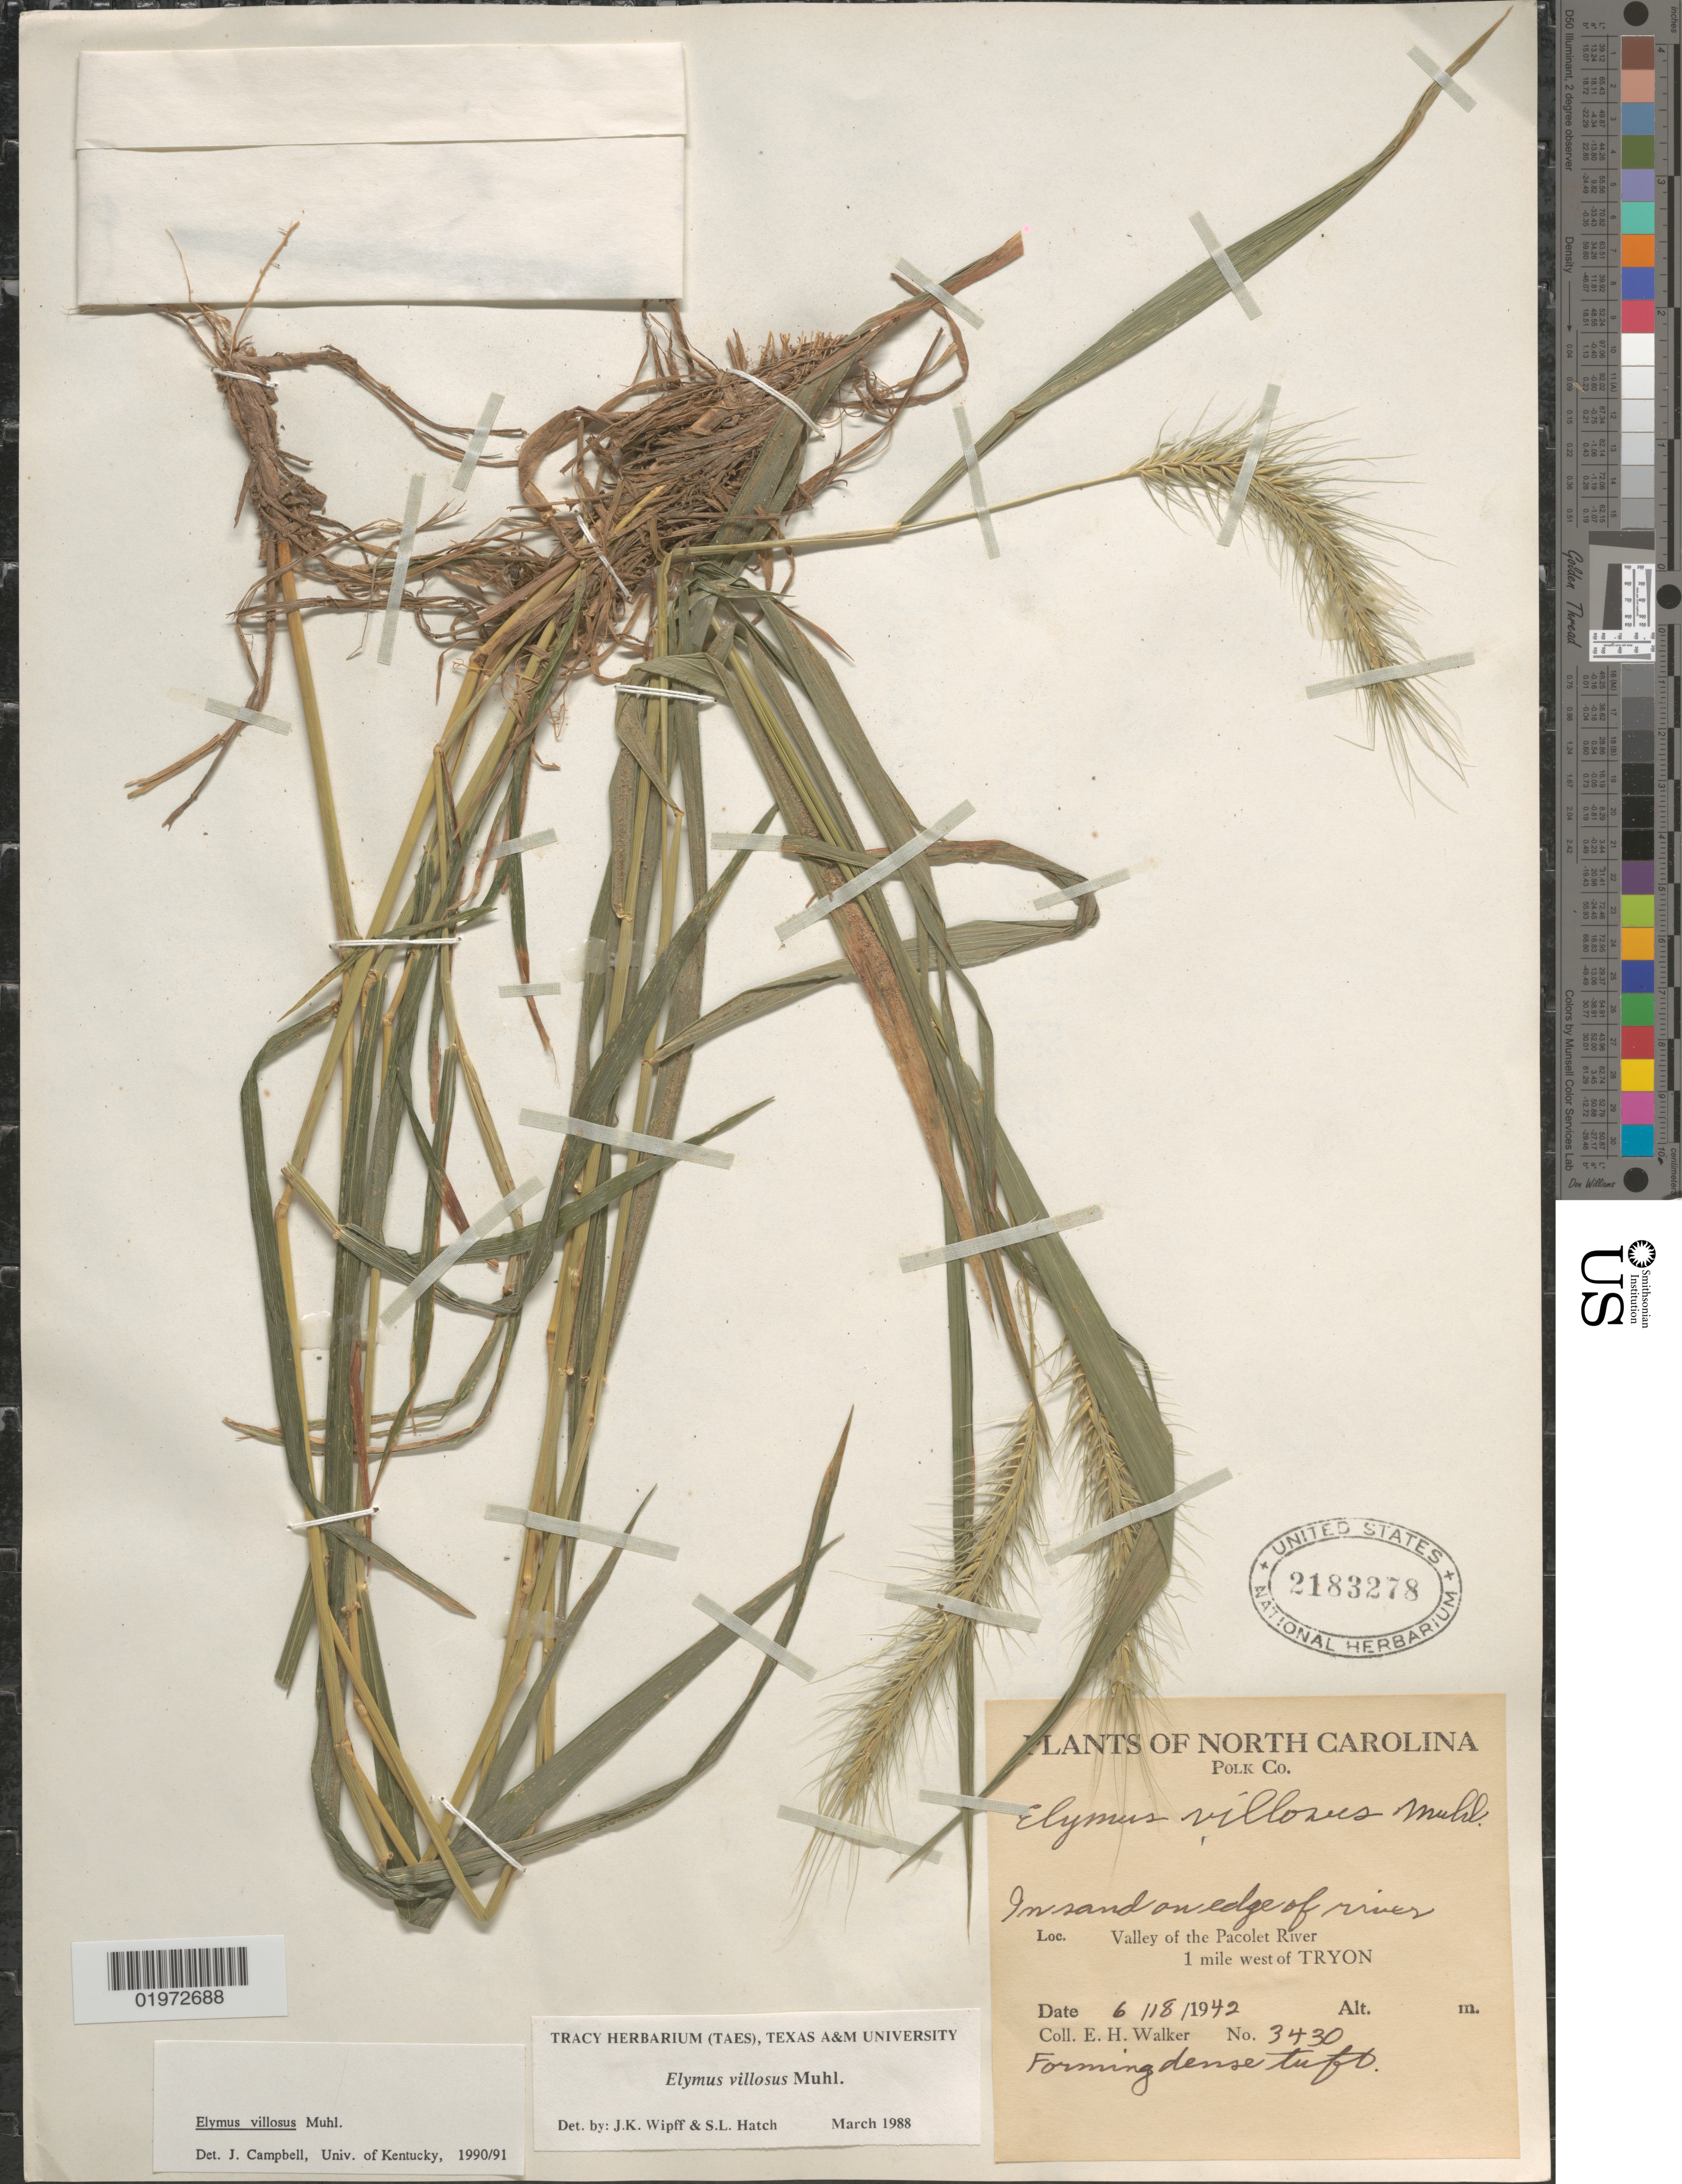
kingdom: Plantae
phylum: Tracheophyta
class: Liliopsida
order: Poales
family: Poaceae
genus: Elymus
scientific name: Elymus villosus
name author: Muhl. ex Willd.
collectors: E. H. Walker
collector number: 3430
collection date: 1942-06-18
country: United States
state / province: North Carolina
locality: Polk Co. In sand on edge of river. Valley of the Pacolet River. 1 mile west of Tyron.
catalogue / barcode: US 2183278